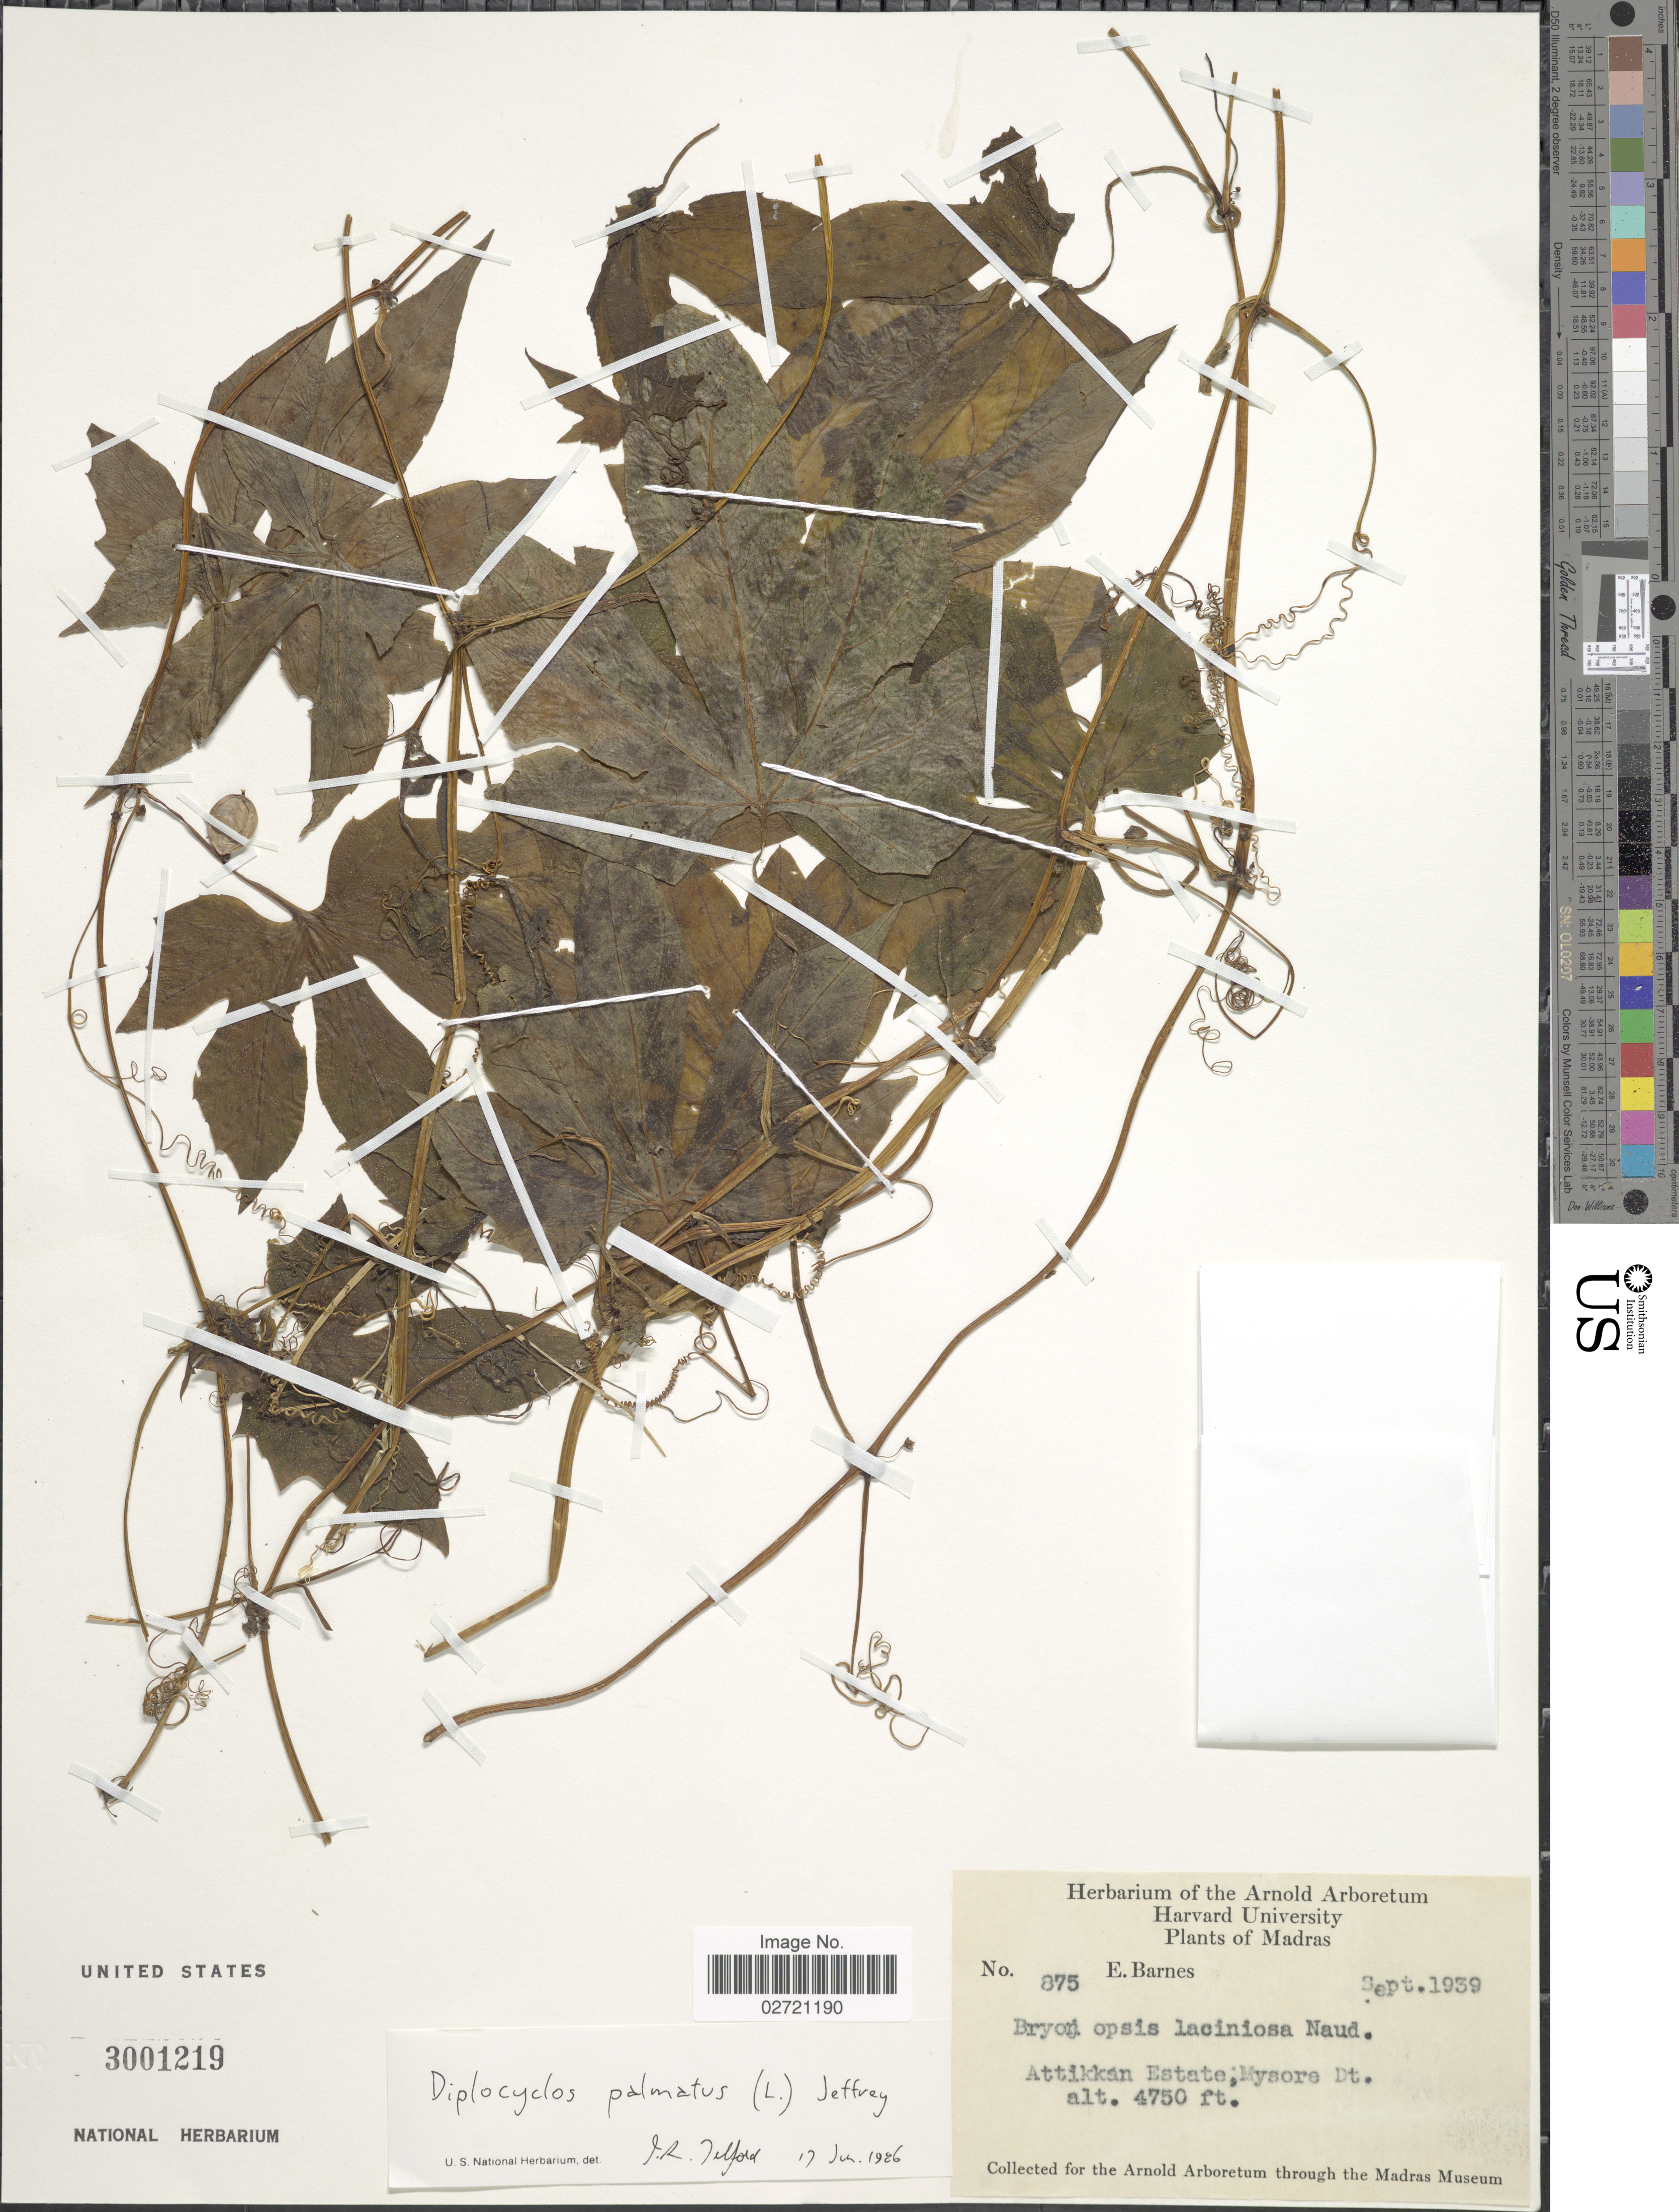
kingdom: Plantae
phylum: Tracheophyta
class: Magnoliopsida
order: Cucurbitales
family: Cucurbitaceae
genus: Diplocyclos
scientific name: Diplocyclos palmatus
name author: (L.) C. Jeffrey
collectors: E. Barnes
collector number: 875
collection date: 1939-09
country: India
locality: Madras. Attikkan Estate; Mysore Dt.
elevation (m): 1448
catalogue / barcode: US 3001219